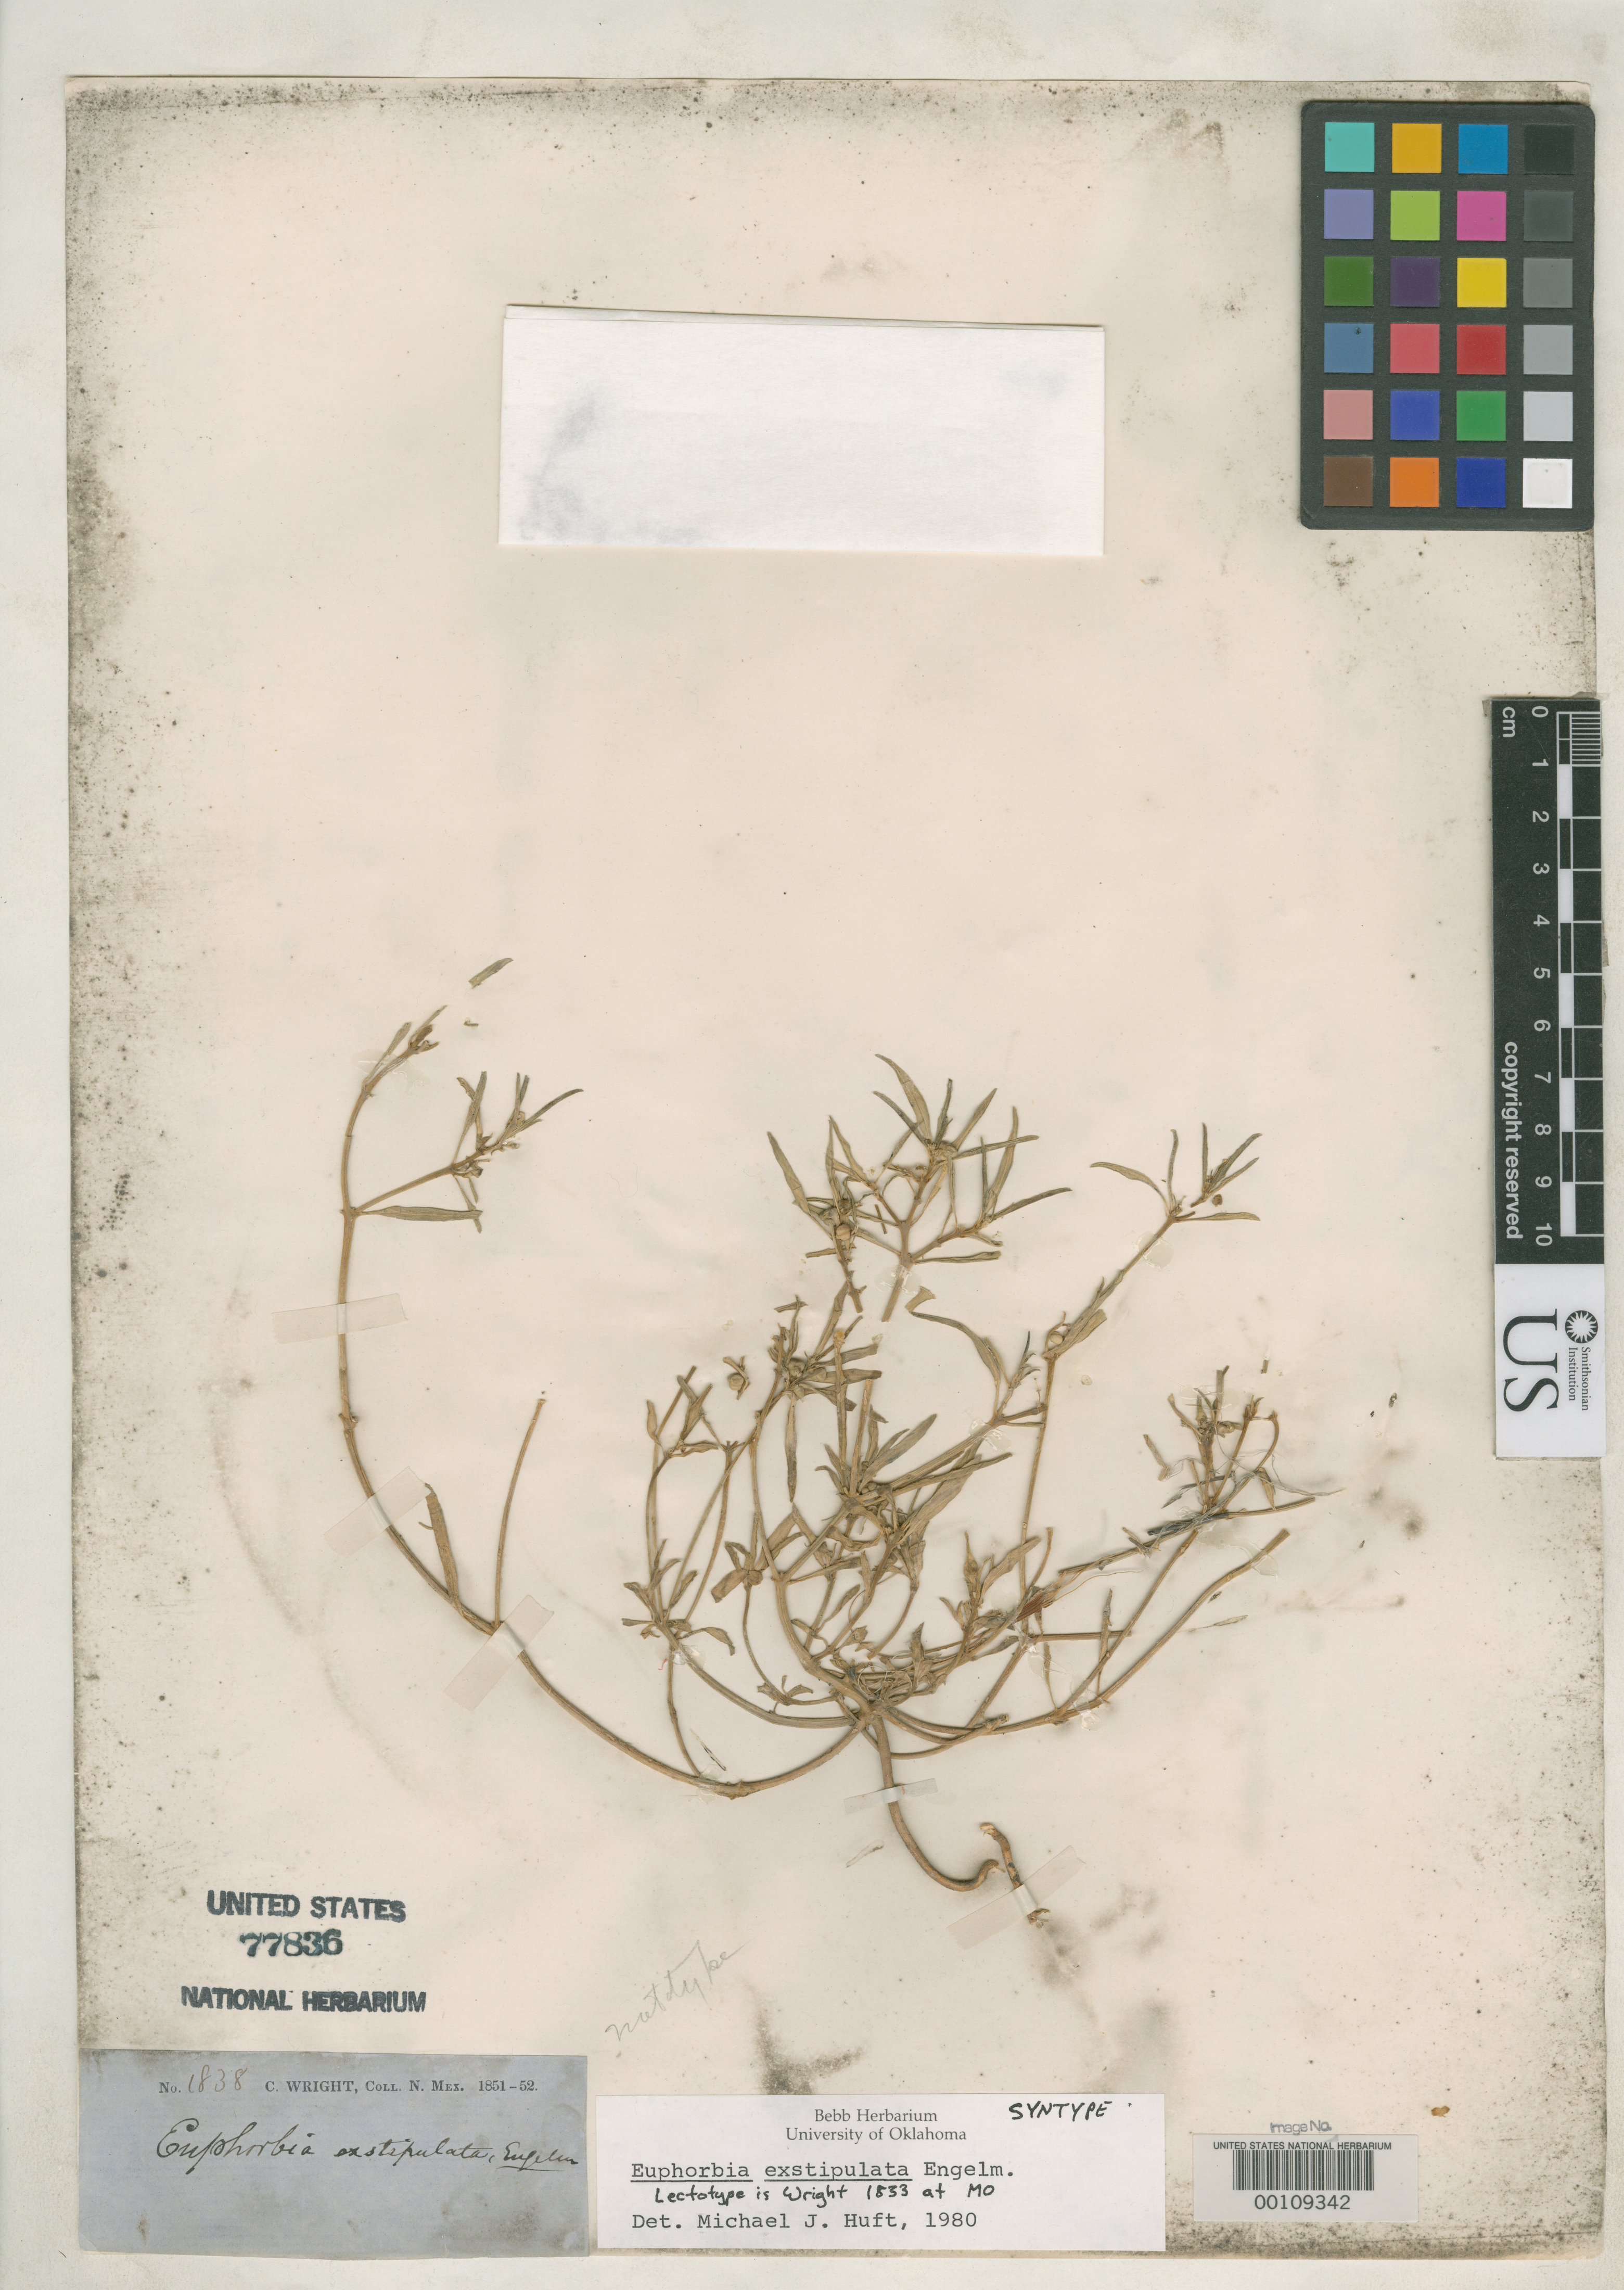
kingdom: Plantae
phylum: Tracheophyta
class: Magnoliopsida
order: Malpighiales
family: Euphorbiaceae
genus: Euphorbia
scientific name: Euphorbia exstipulata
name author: Engelm. in Emory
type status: Isosyntype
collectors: C. Wright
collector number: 1838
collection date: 1851/1852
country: United States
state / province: New Mexico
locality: "N. Mex." [=northern Mexico or New Mexico? either way possibly referring to present-day Arizona or Texas]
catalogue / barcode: US 77836